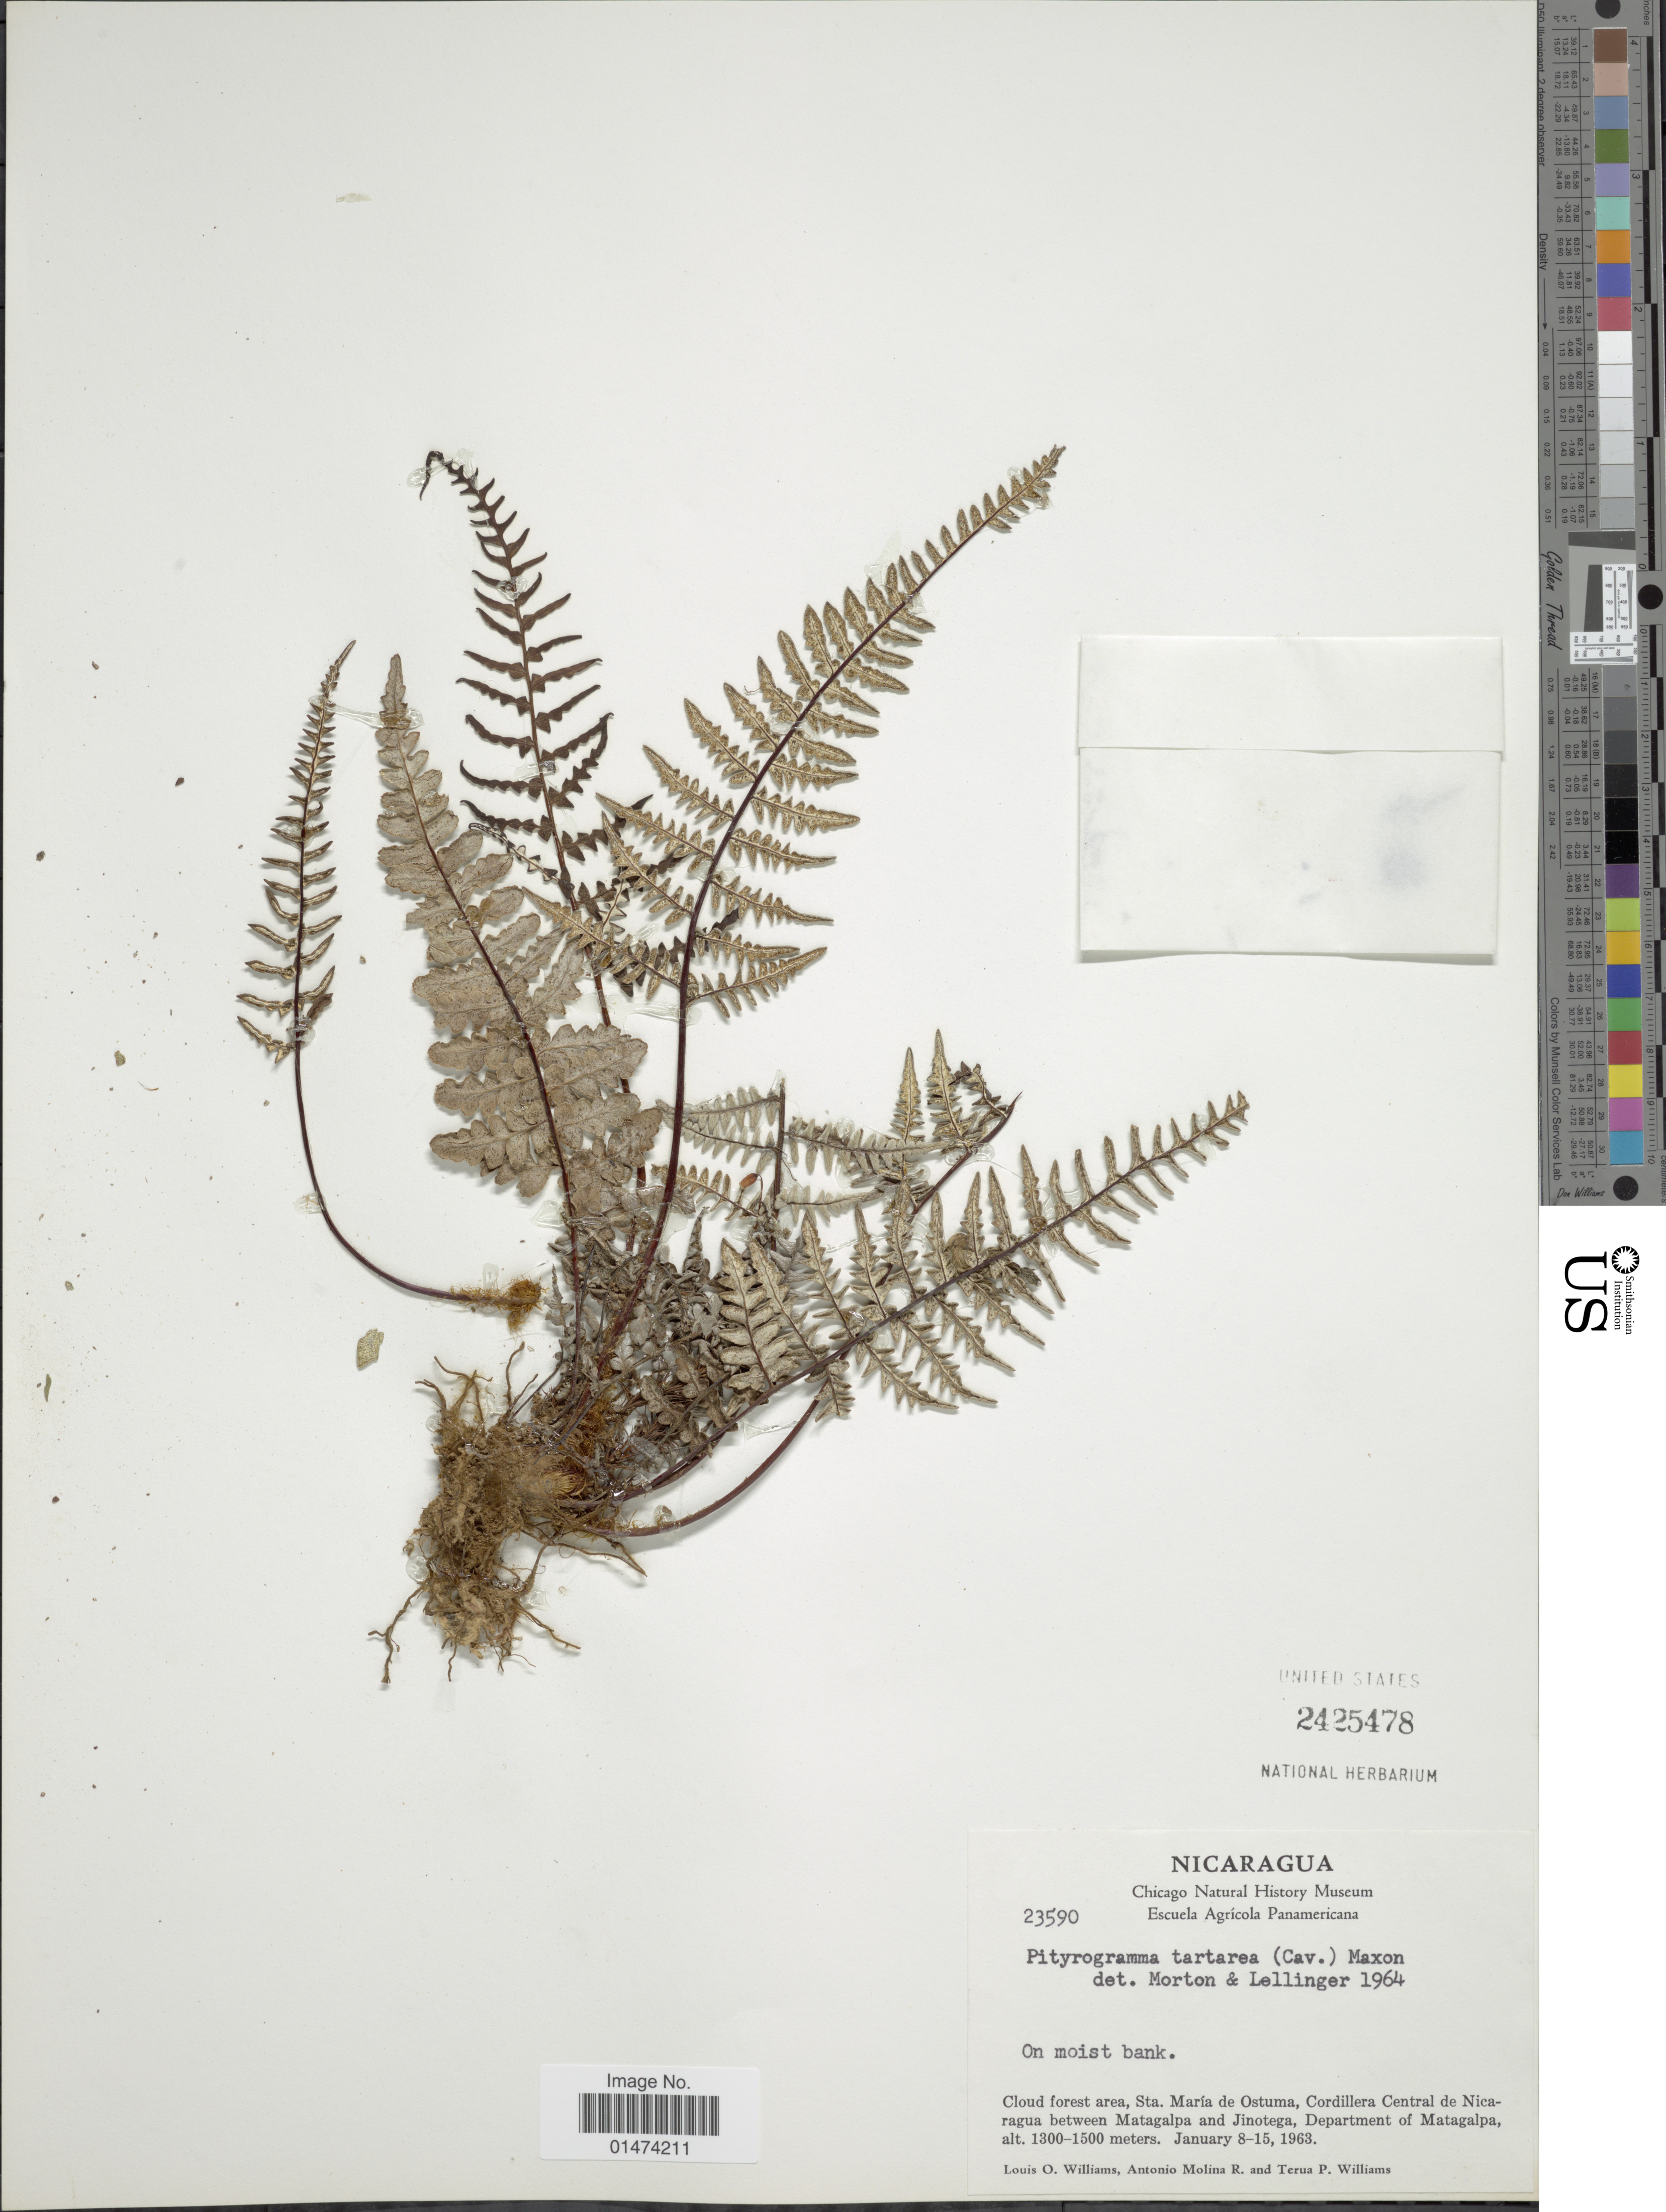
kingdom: Plantae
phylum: Tracheophyta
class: Polypodiopsida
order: Polypodiales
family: Pteridaceae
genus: Pityrogramma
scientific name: Pityrogramma tartarea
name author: (Cav.) Maxon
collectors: L. O. Williams, A. Molina R. & T. P. Williams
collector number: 23590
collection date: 1963-01-08/1963-01-15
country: Nicaragua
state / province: Matagalpa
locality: Cloud forest area, Sta. Maira de Ostuma, Cordillera Central de Nicaragua between matagalpa and Jinotega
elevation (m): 1300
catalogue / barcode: US 2425478